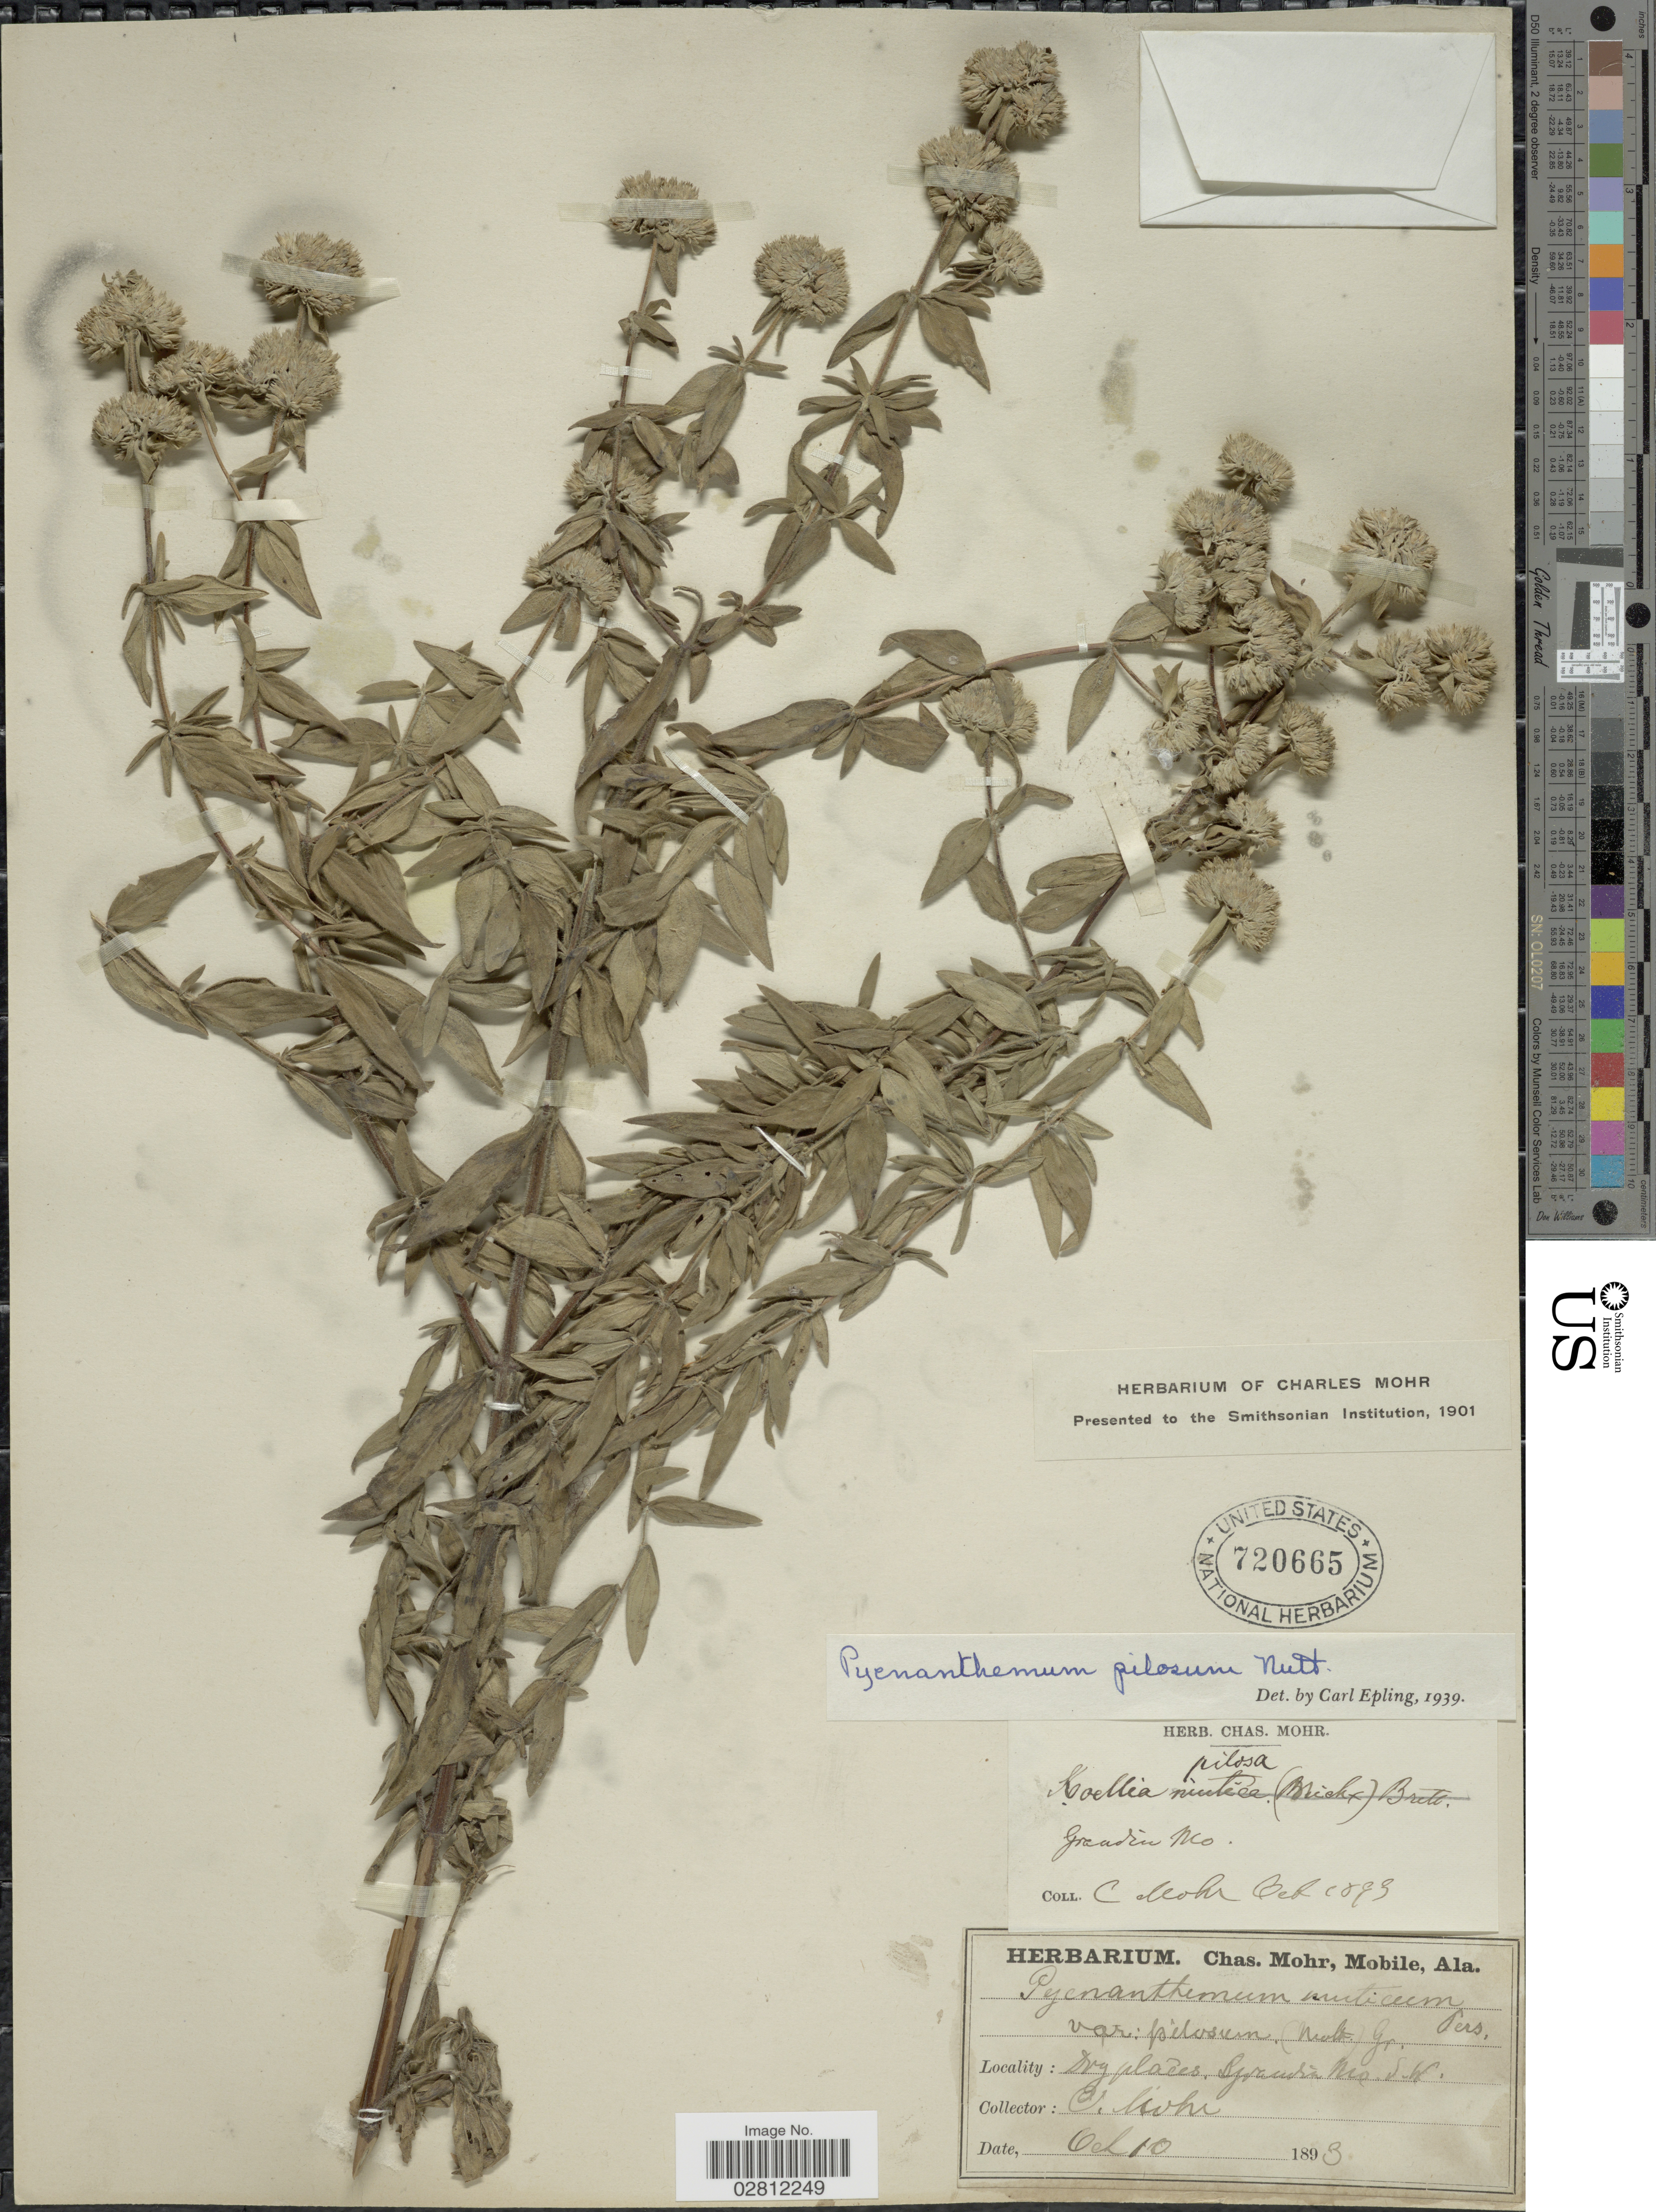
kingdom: Plantae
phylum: Tracheophyta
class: Magnoliopsida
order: Lamiales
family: Lamiaceae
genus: Pycnanthemum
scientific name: Pycnanthemum pilosum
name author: Nutt.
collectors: C. T. Mohr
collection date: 1893-10-10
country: United States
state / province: Missouri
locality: Dry places, Grandin Mo. S.W.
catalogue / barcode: US 720665